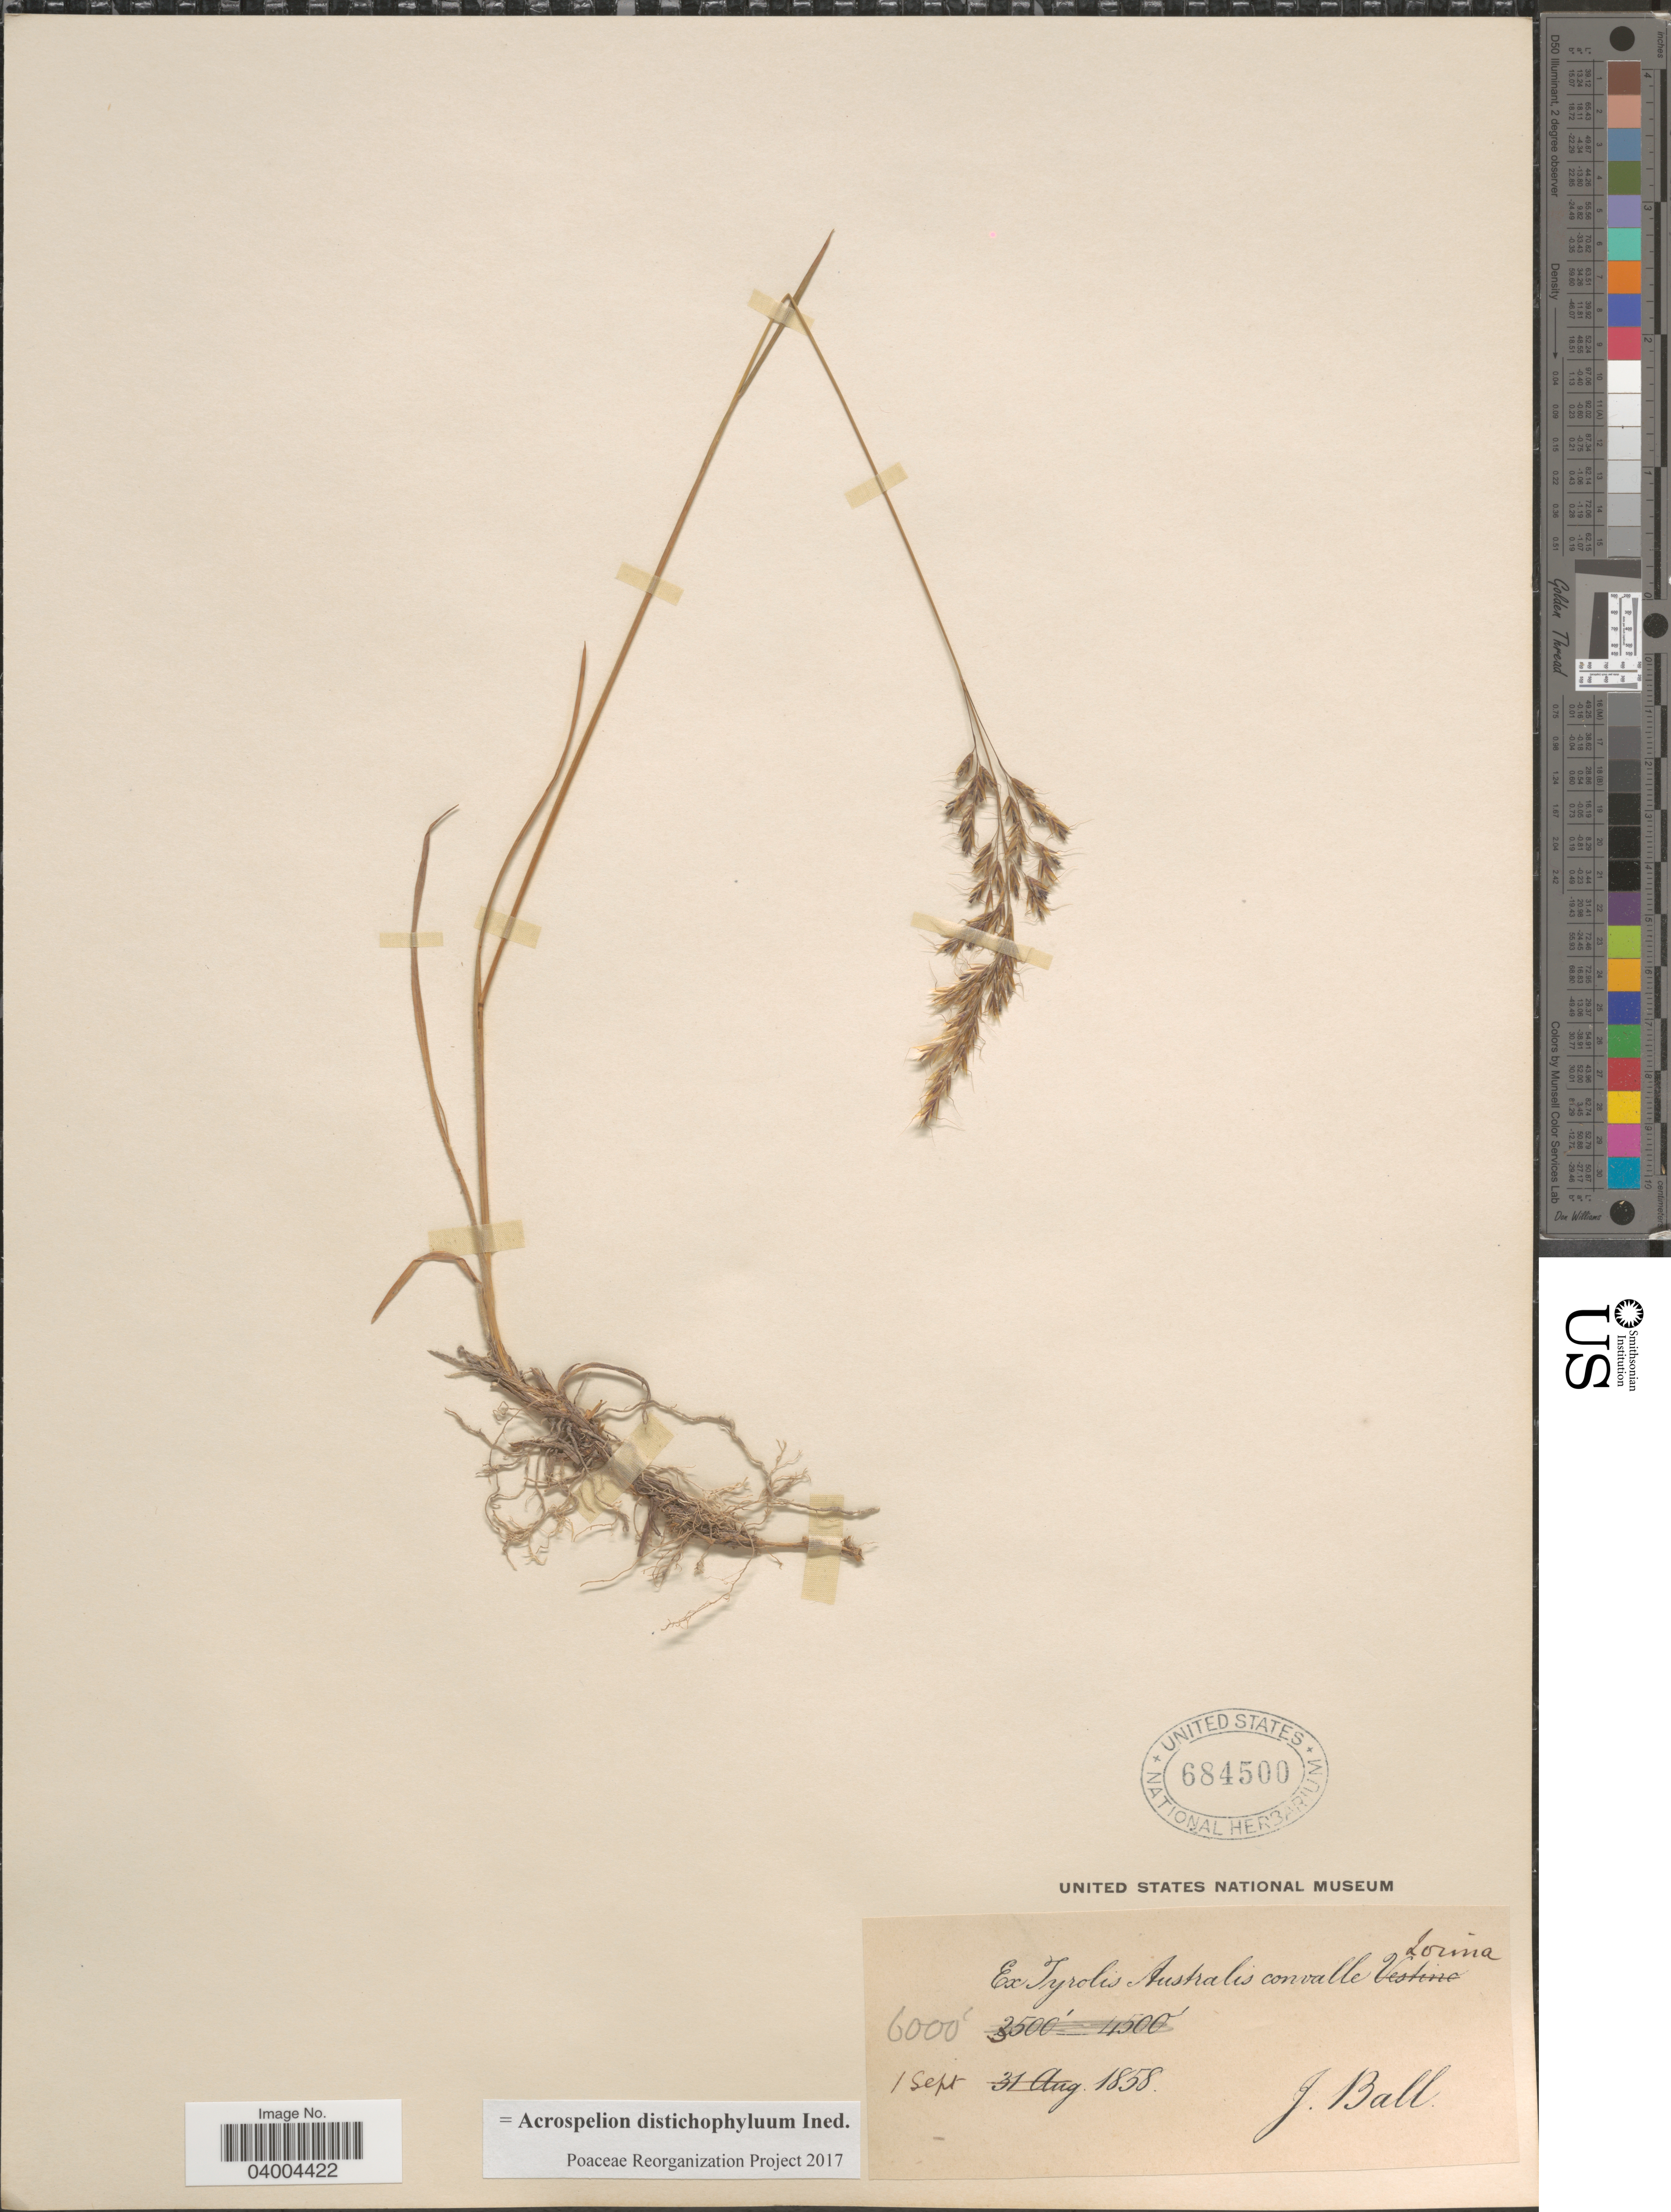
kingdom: Plantae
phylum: Tracheophyta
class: Liliopsida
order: Poales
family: Poaceae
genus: Acrospelion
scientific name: Acrospelion distichophyllum ined.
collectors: J. Ball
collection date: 1858-09-01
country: Italy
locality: Ex Tyrolis Australis convalle Lorina.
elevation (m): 1829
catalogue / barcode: US 684500